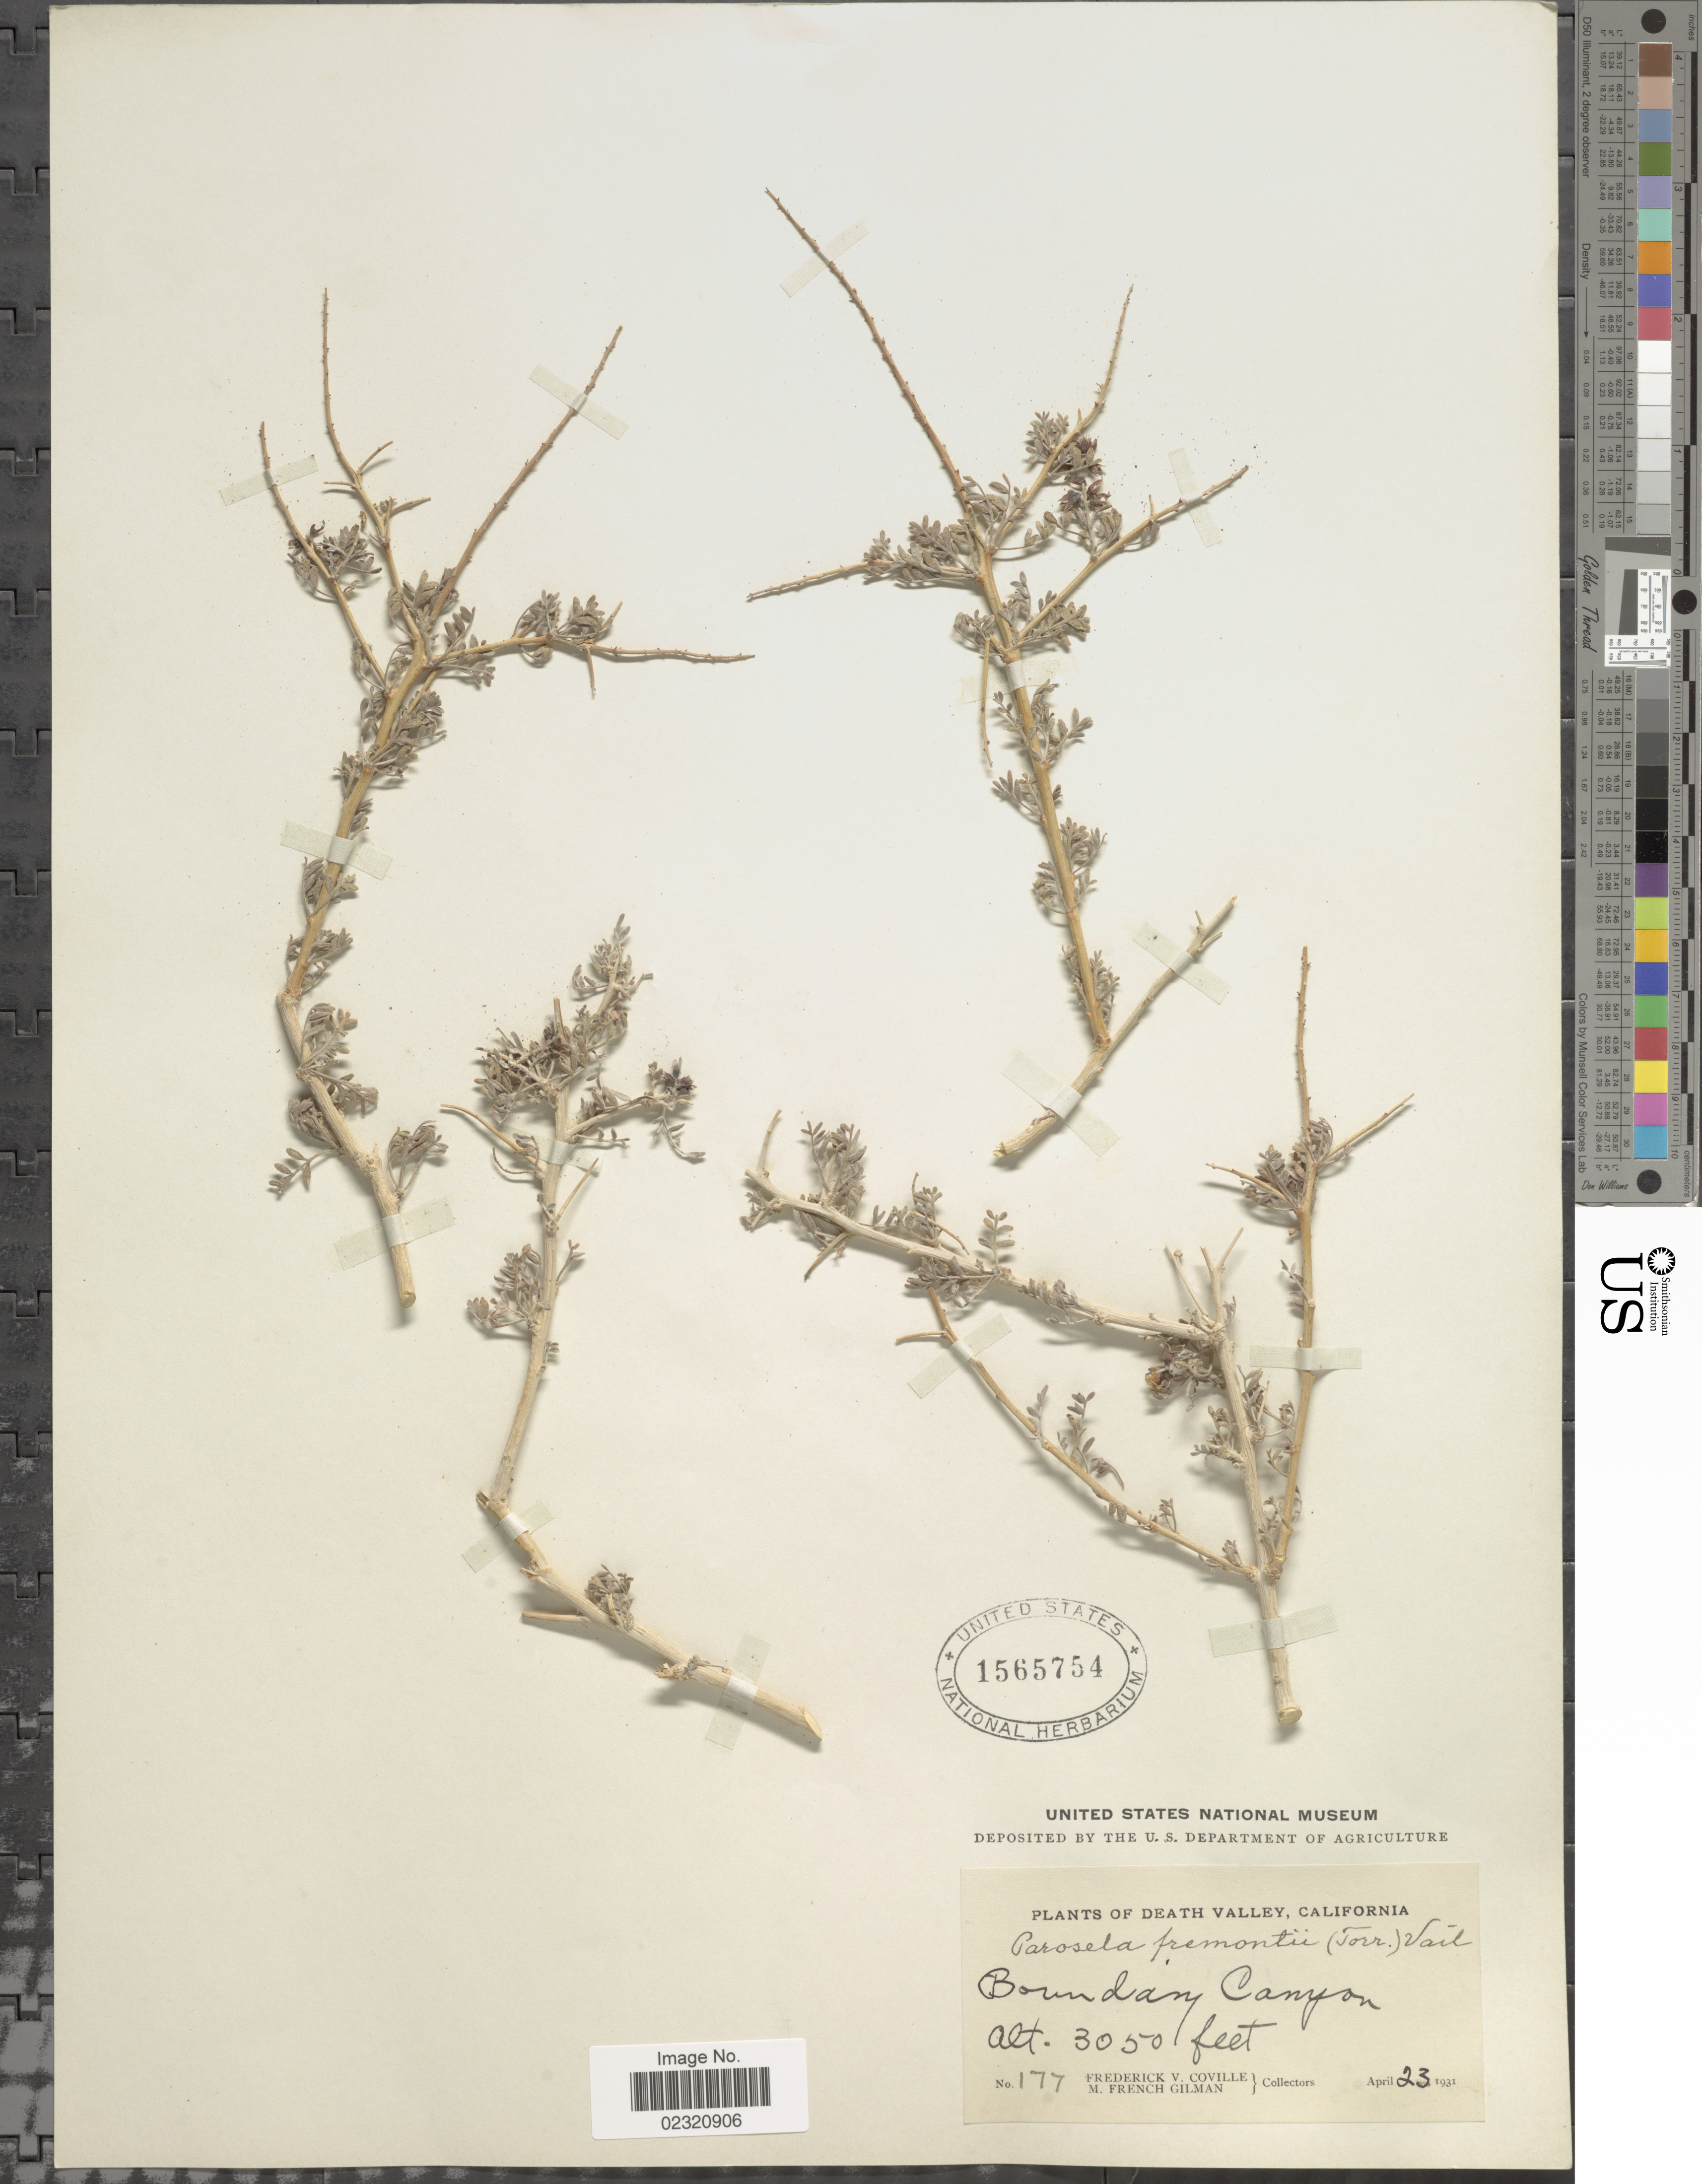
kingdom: Plantae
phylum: Tracheophyta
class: Magnoliopsida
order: Fabales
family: Fabaceae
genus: Psorothamnus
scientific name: Psorothamnus sp.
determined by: Strong, M. T., (US), Smithsonian Institution - National Museum of Natural History (UNITED STATES)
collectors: F. V. Coville & M. F. Gilman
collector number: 177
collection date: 1931-04-23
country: United States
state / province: California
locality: Death Valley, Boundary Canyon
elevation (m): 930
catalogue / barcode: US 1565754